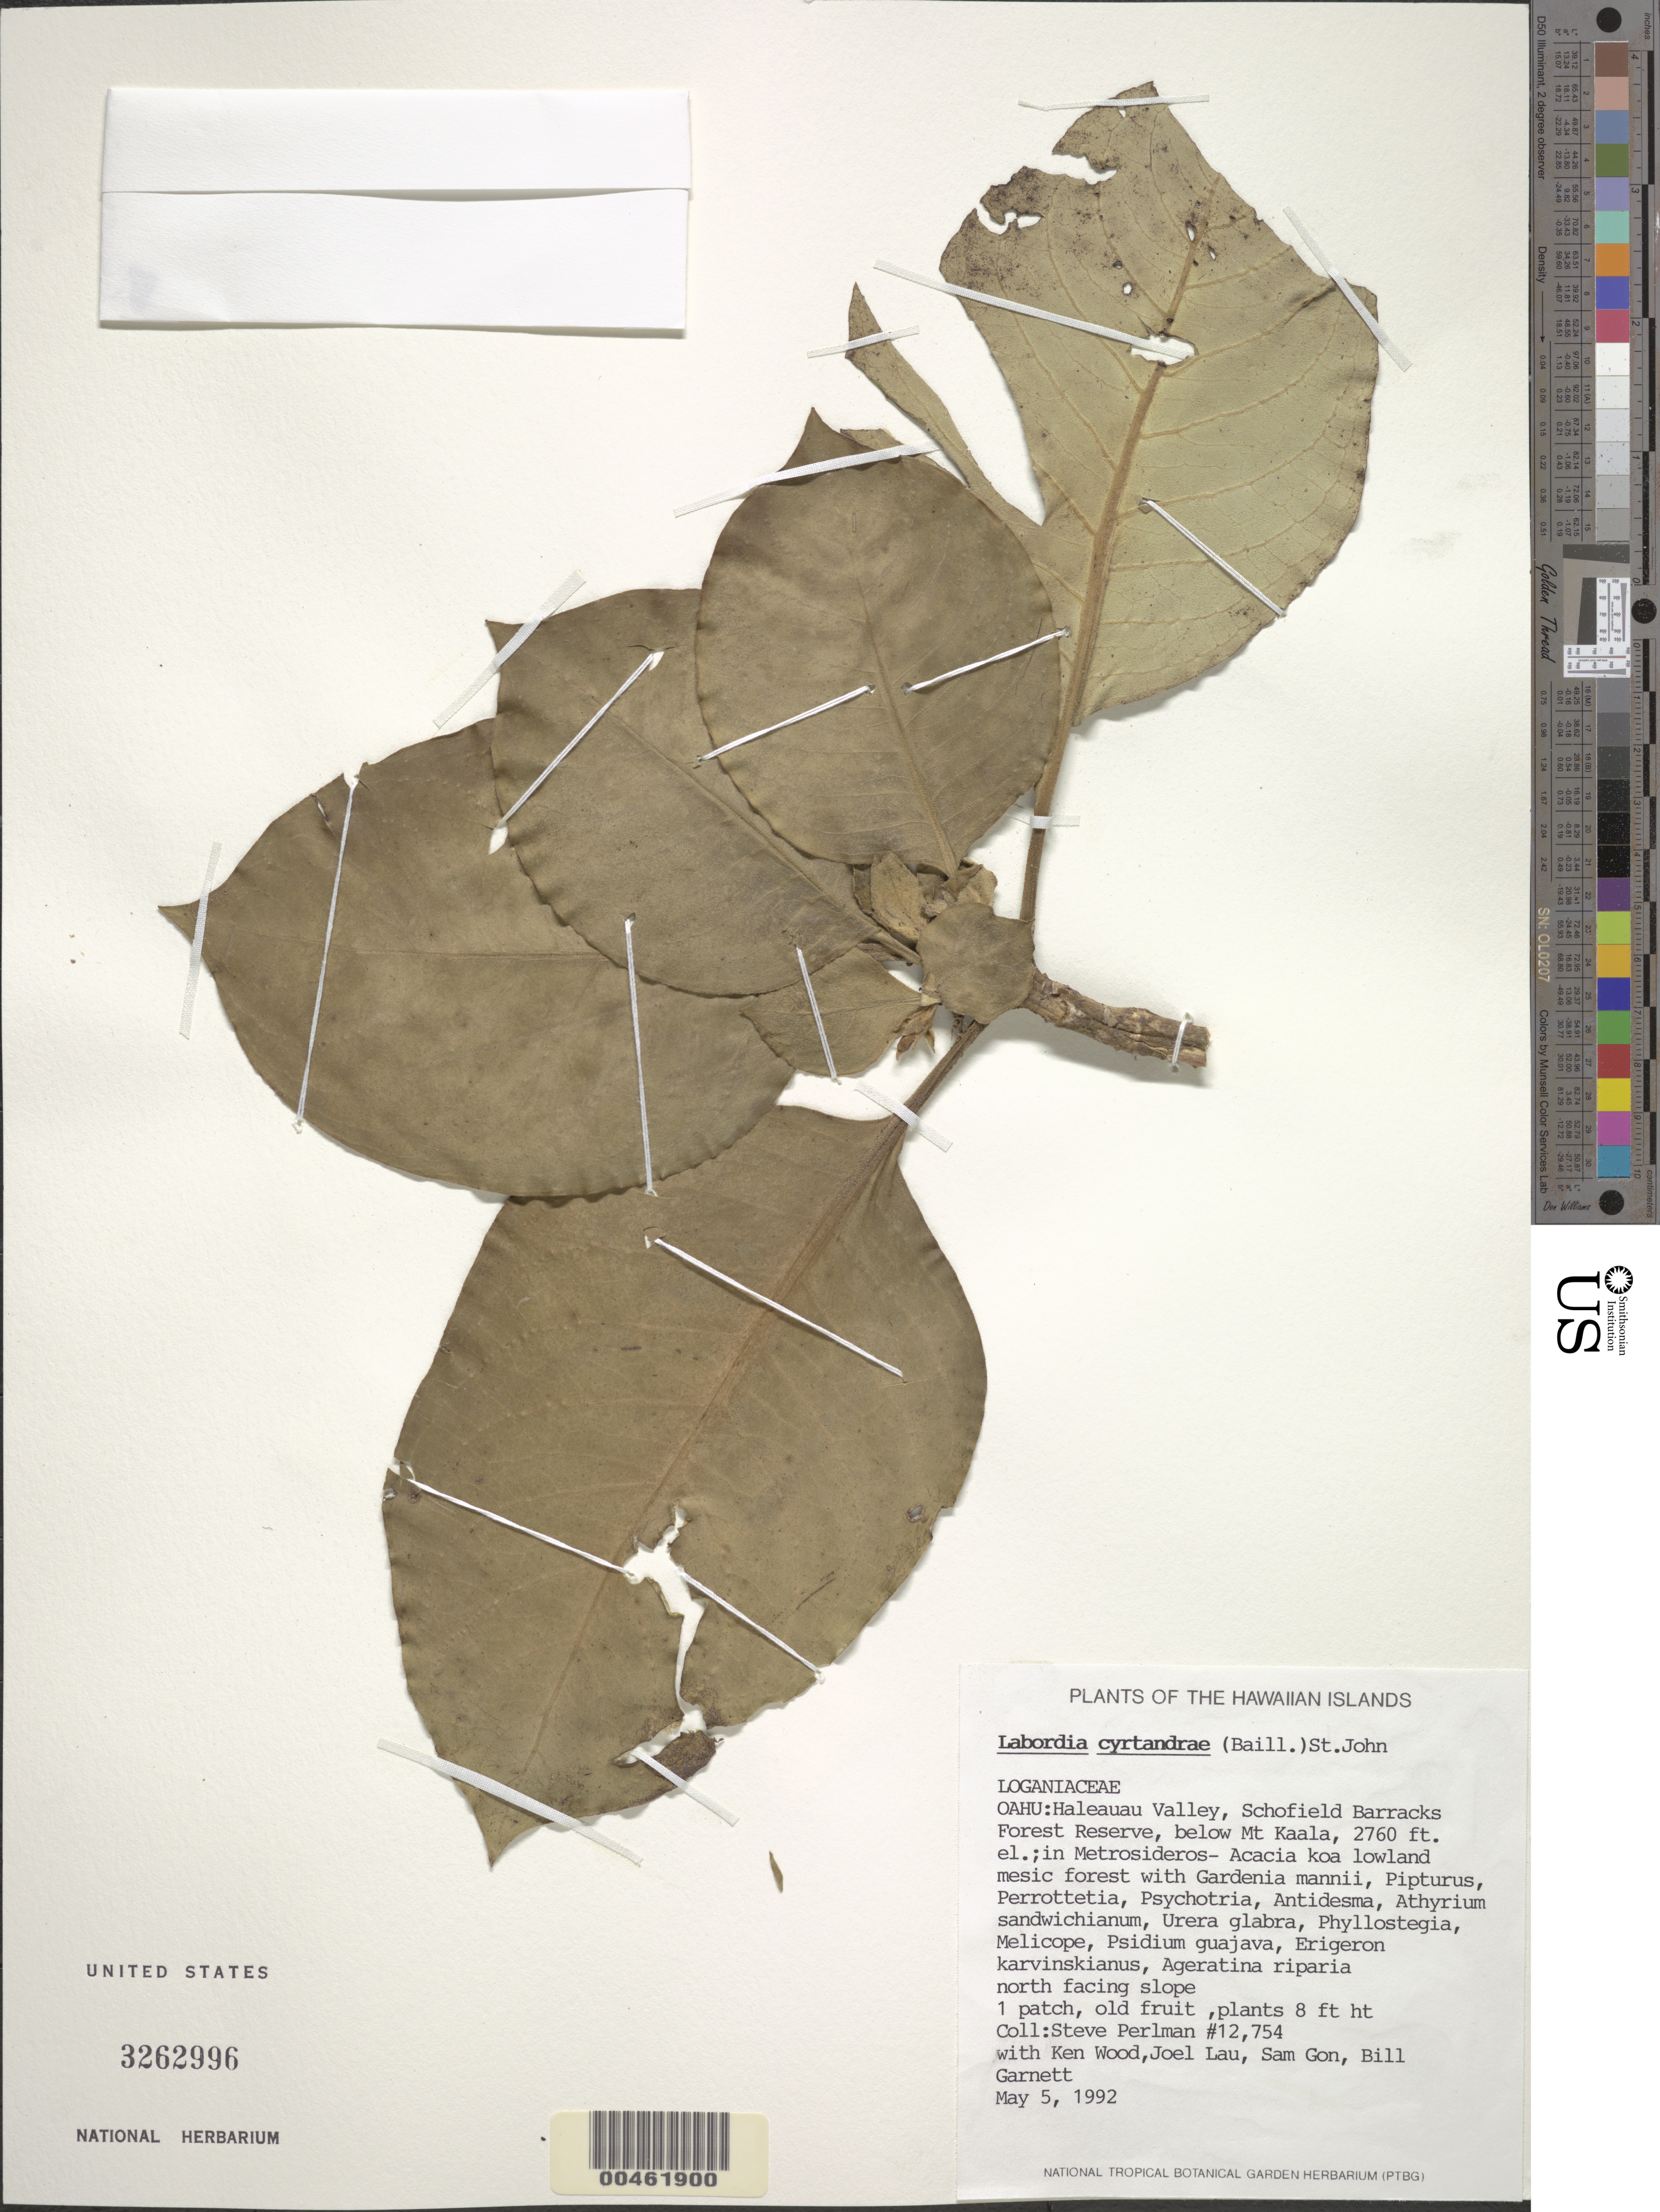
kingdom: Plantae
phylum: Tracheophyta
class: Magnoliopsida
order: Gentianales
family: Loganiaceae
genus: Geniostoma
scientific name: Geniostoma cyrtandrae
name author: Baill.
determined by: Wagner, W. L., (BOT), Smithsonian Institution - National Museum of Natural History (UNITED STATES)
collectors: S. P. Perlman, K. Wood, J. Lau, S. Gon & B. Garnett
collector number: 12754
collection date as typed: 5 May 1992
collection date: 1992-05-05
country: United States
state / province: Hawaii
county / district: Honolulu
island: Oahu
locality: Haleauau Valley, Schofield Barracks Forest Reserve, below Mount Kaala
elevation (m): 841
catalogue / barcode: US 3262996